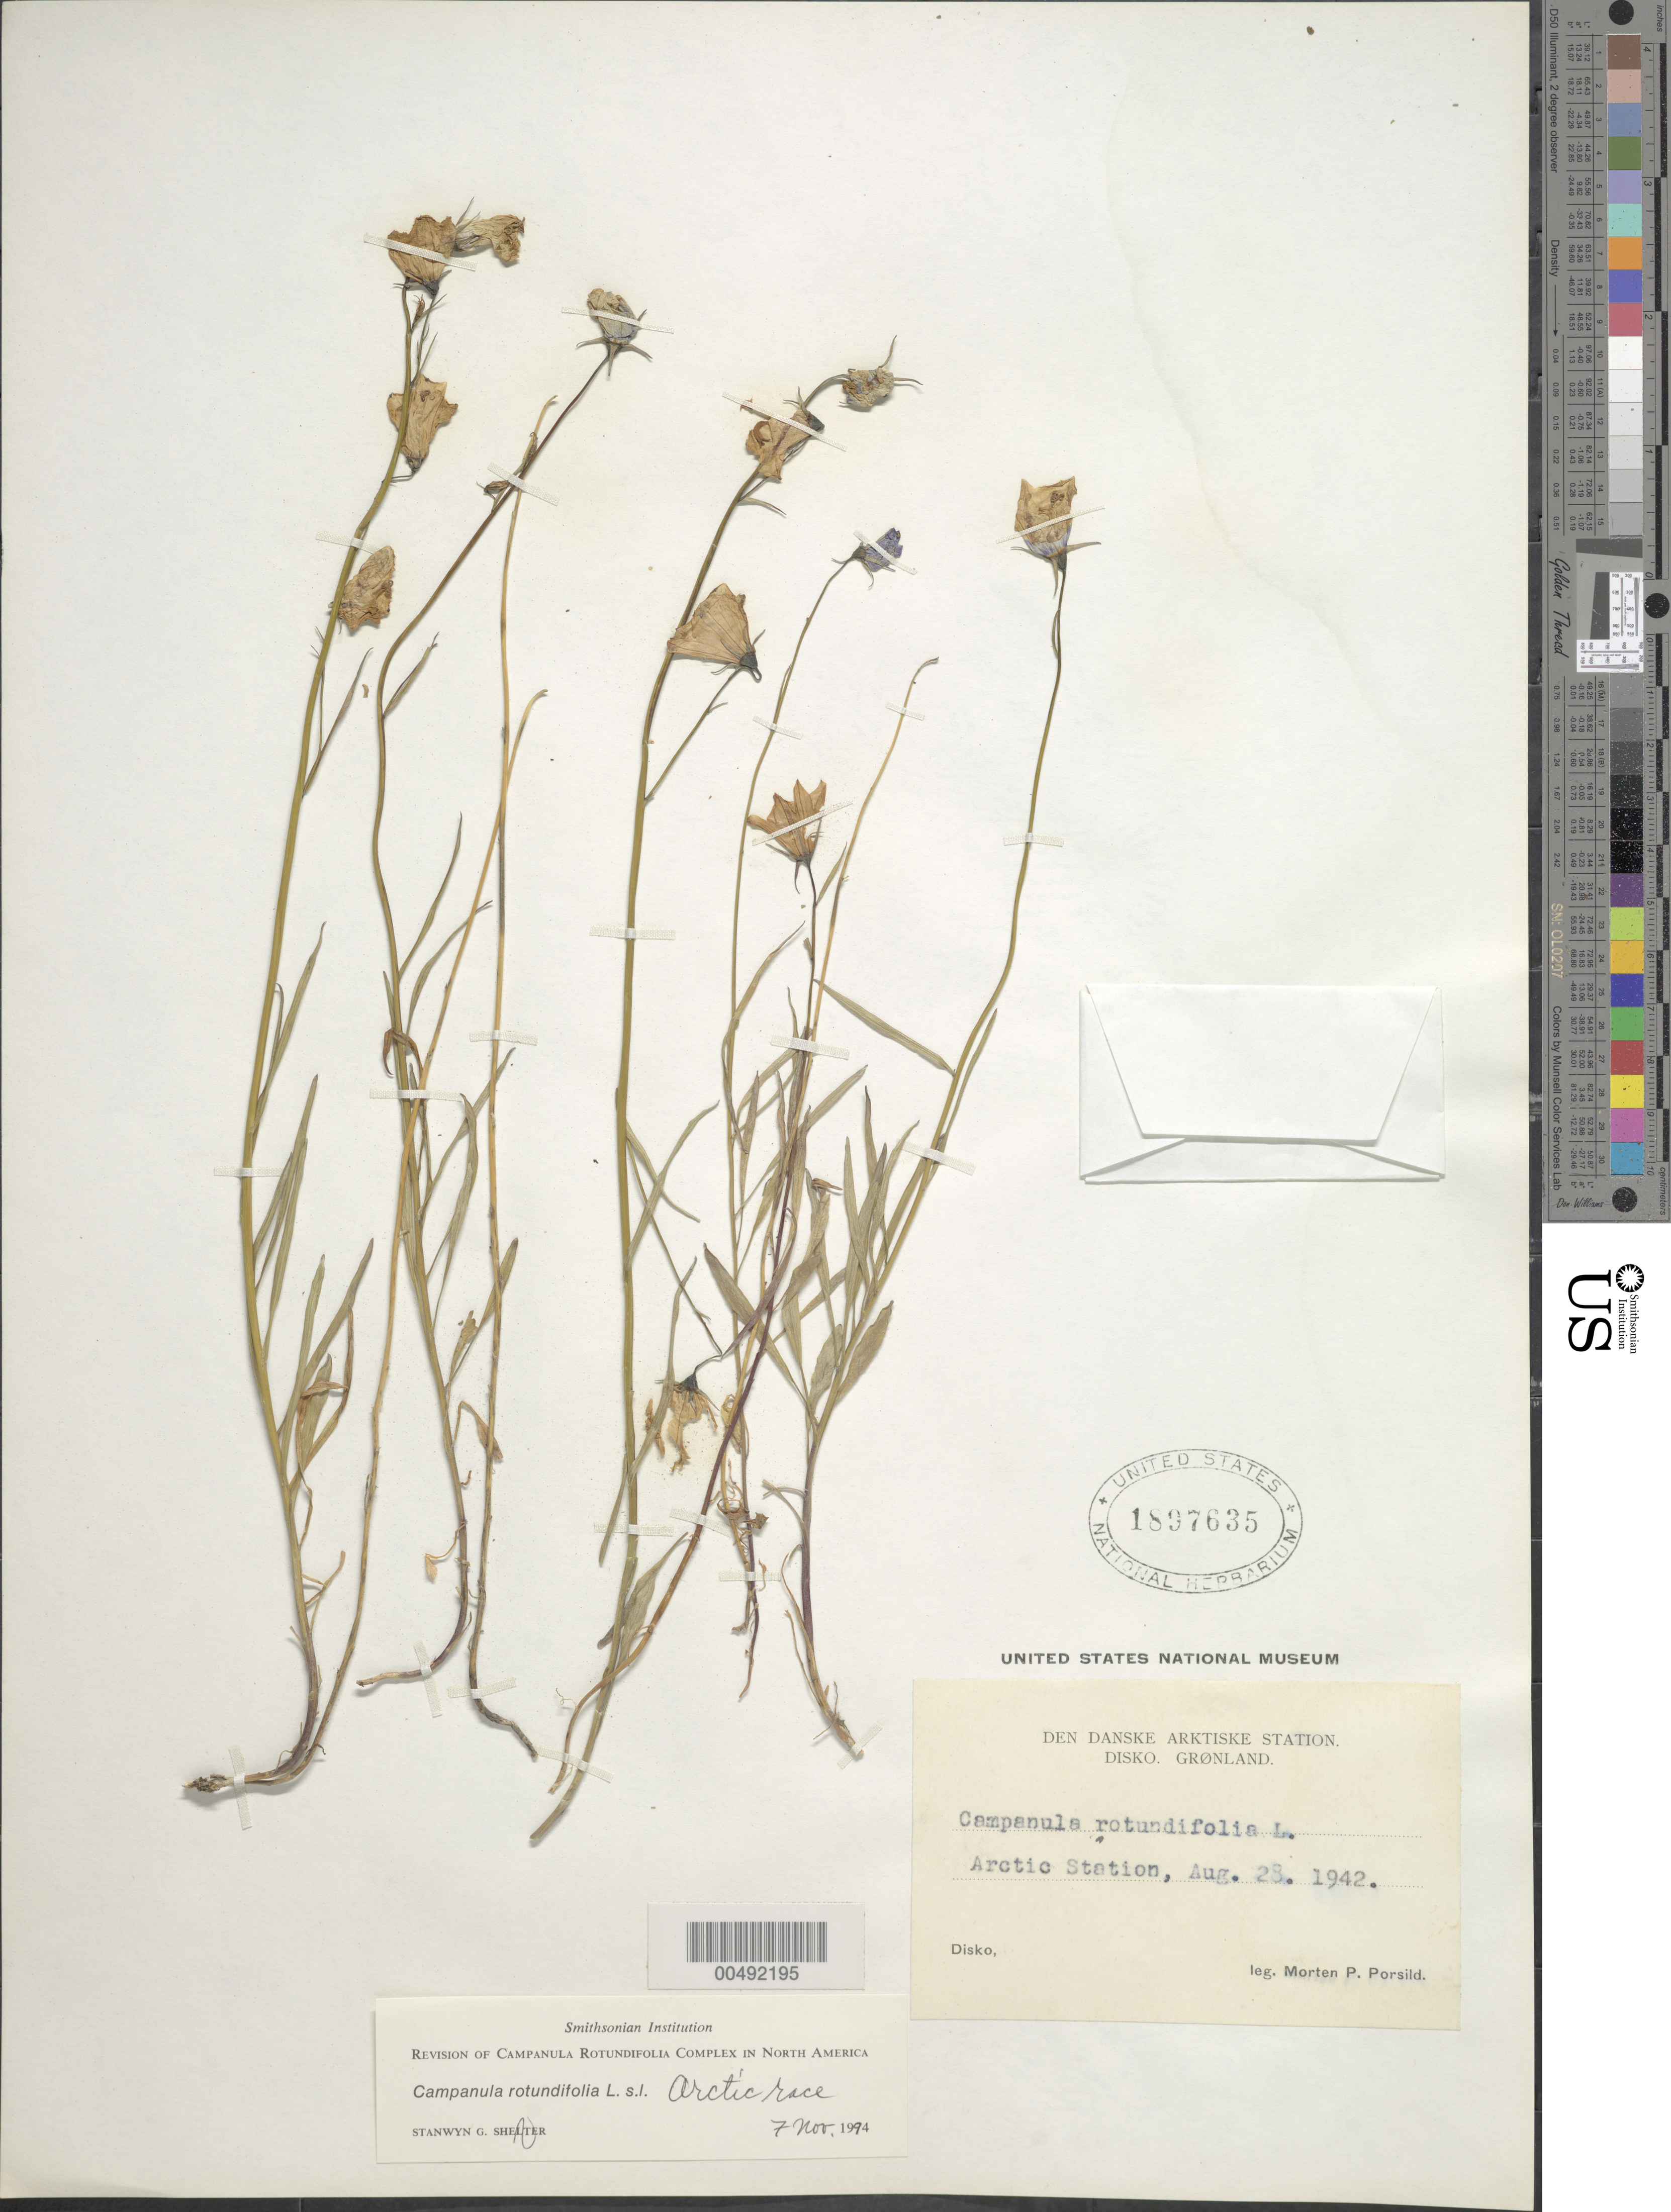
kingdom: Plantae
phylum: Tracheophyta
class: Magnoliopsida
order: Asterales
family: Campanulaceae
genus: Campanula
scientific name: Campanula rotundifolia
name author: L.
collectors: M. P. Porsild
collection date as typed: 28 Aug 1942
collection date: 1942-08-28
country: Greenland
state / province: Vestgrønland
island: Disko Island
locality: Disko, Arctic Station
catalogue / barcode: US 1897635